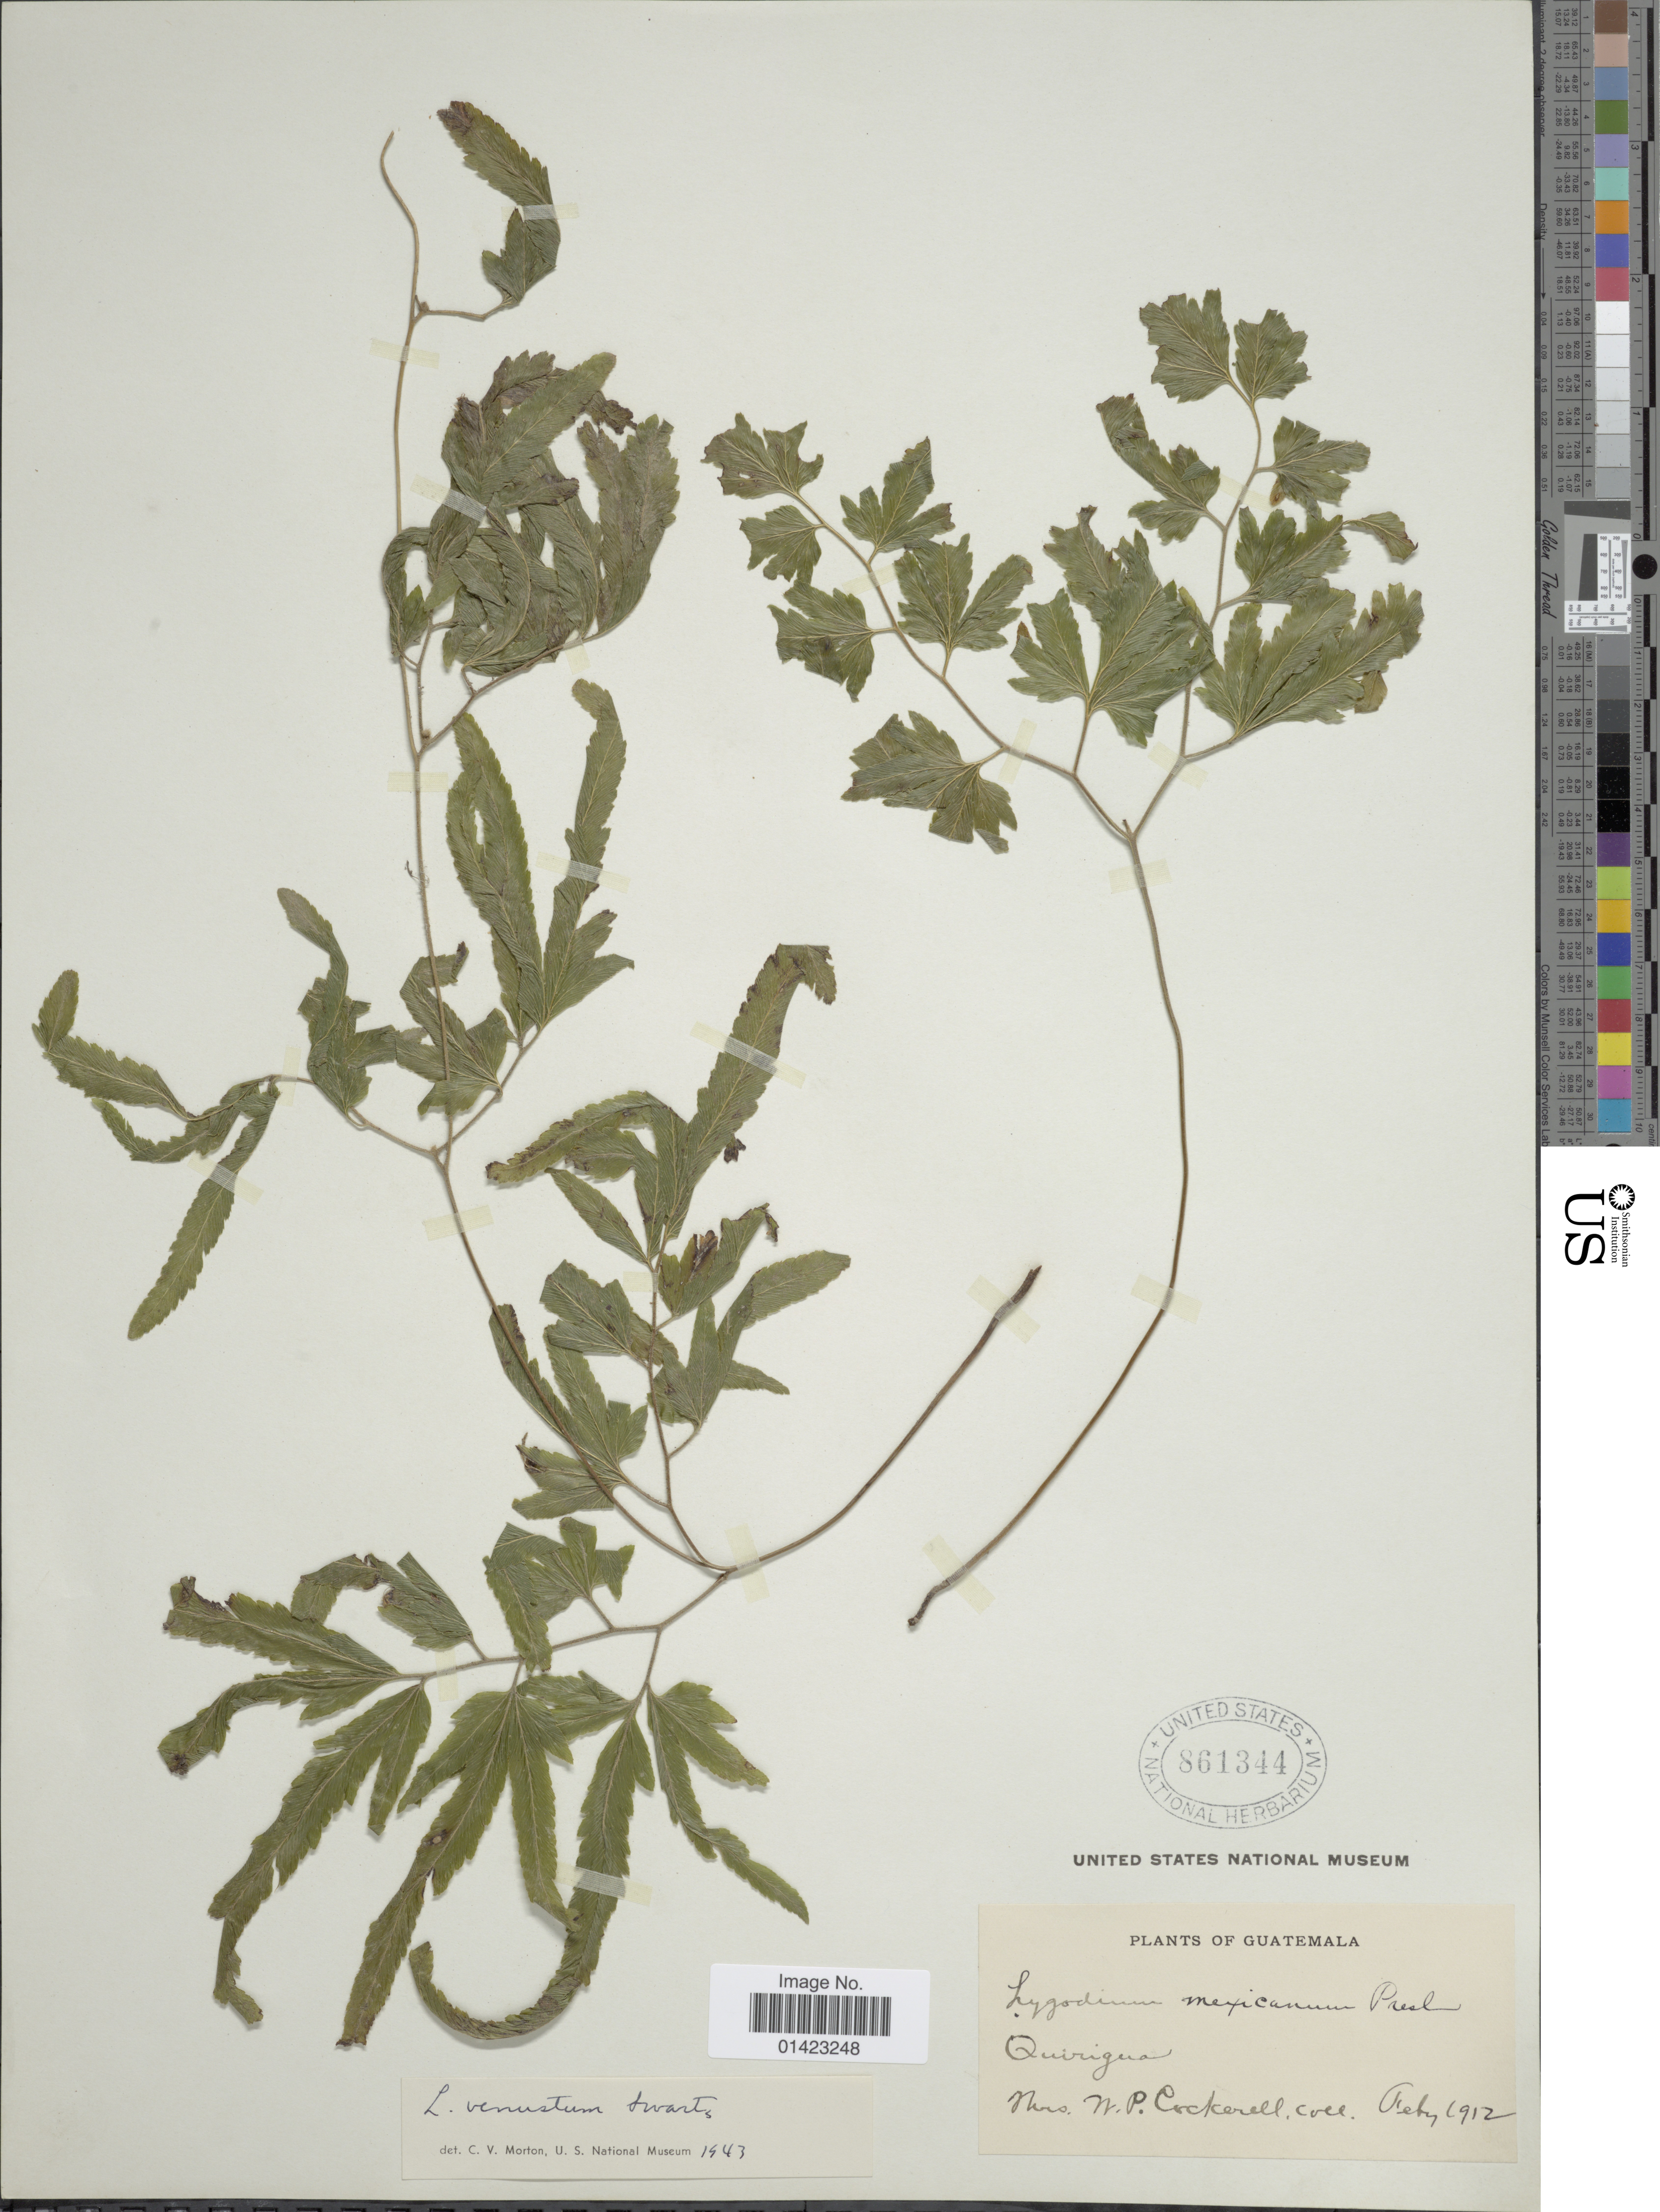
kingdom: Plantae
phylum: Tracheophyta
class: Polypodiopsida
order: Schizaeales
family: Lygodiaceae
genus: Lygodium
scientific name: Lygodium venustum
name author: Sw.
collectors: W. Cockerell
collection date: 1912-02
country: Guatemala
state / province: Izabal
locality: Quirigua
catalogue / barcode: US 861344